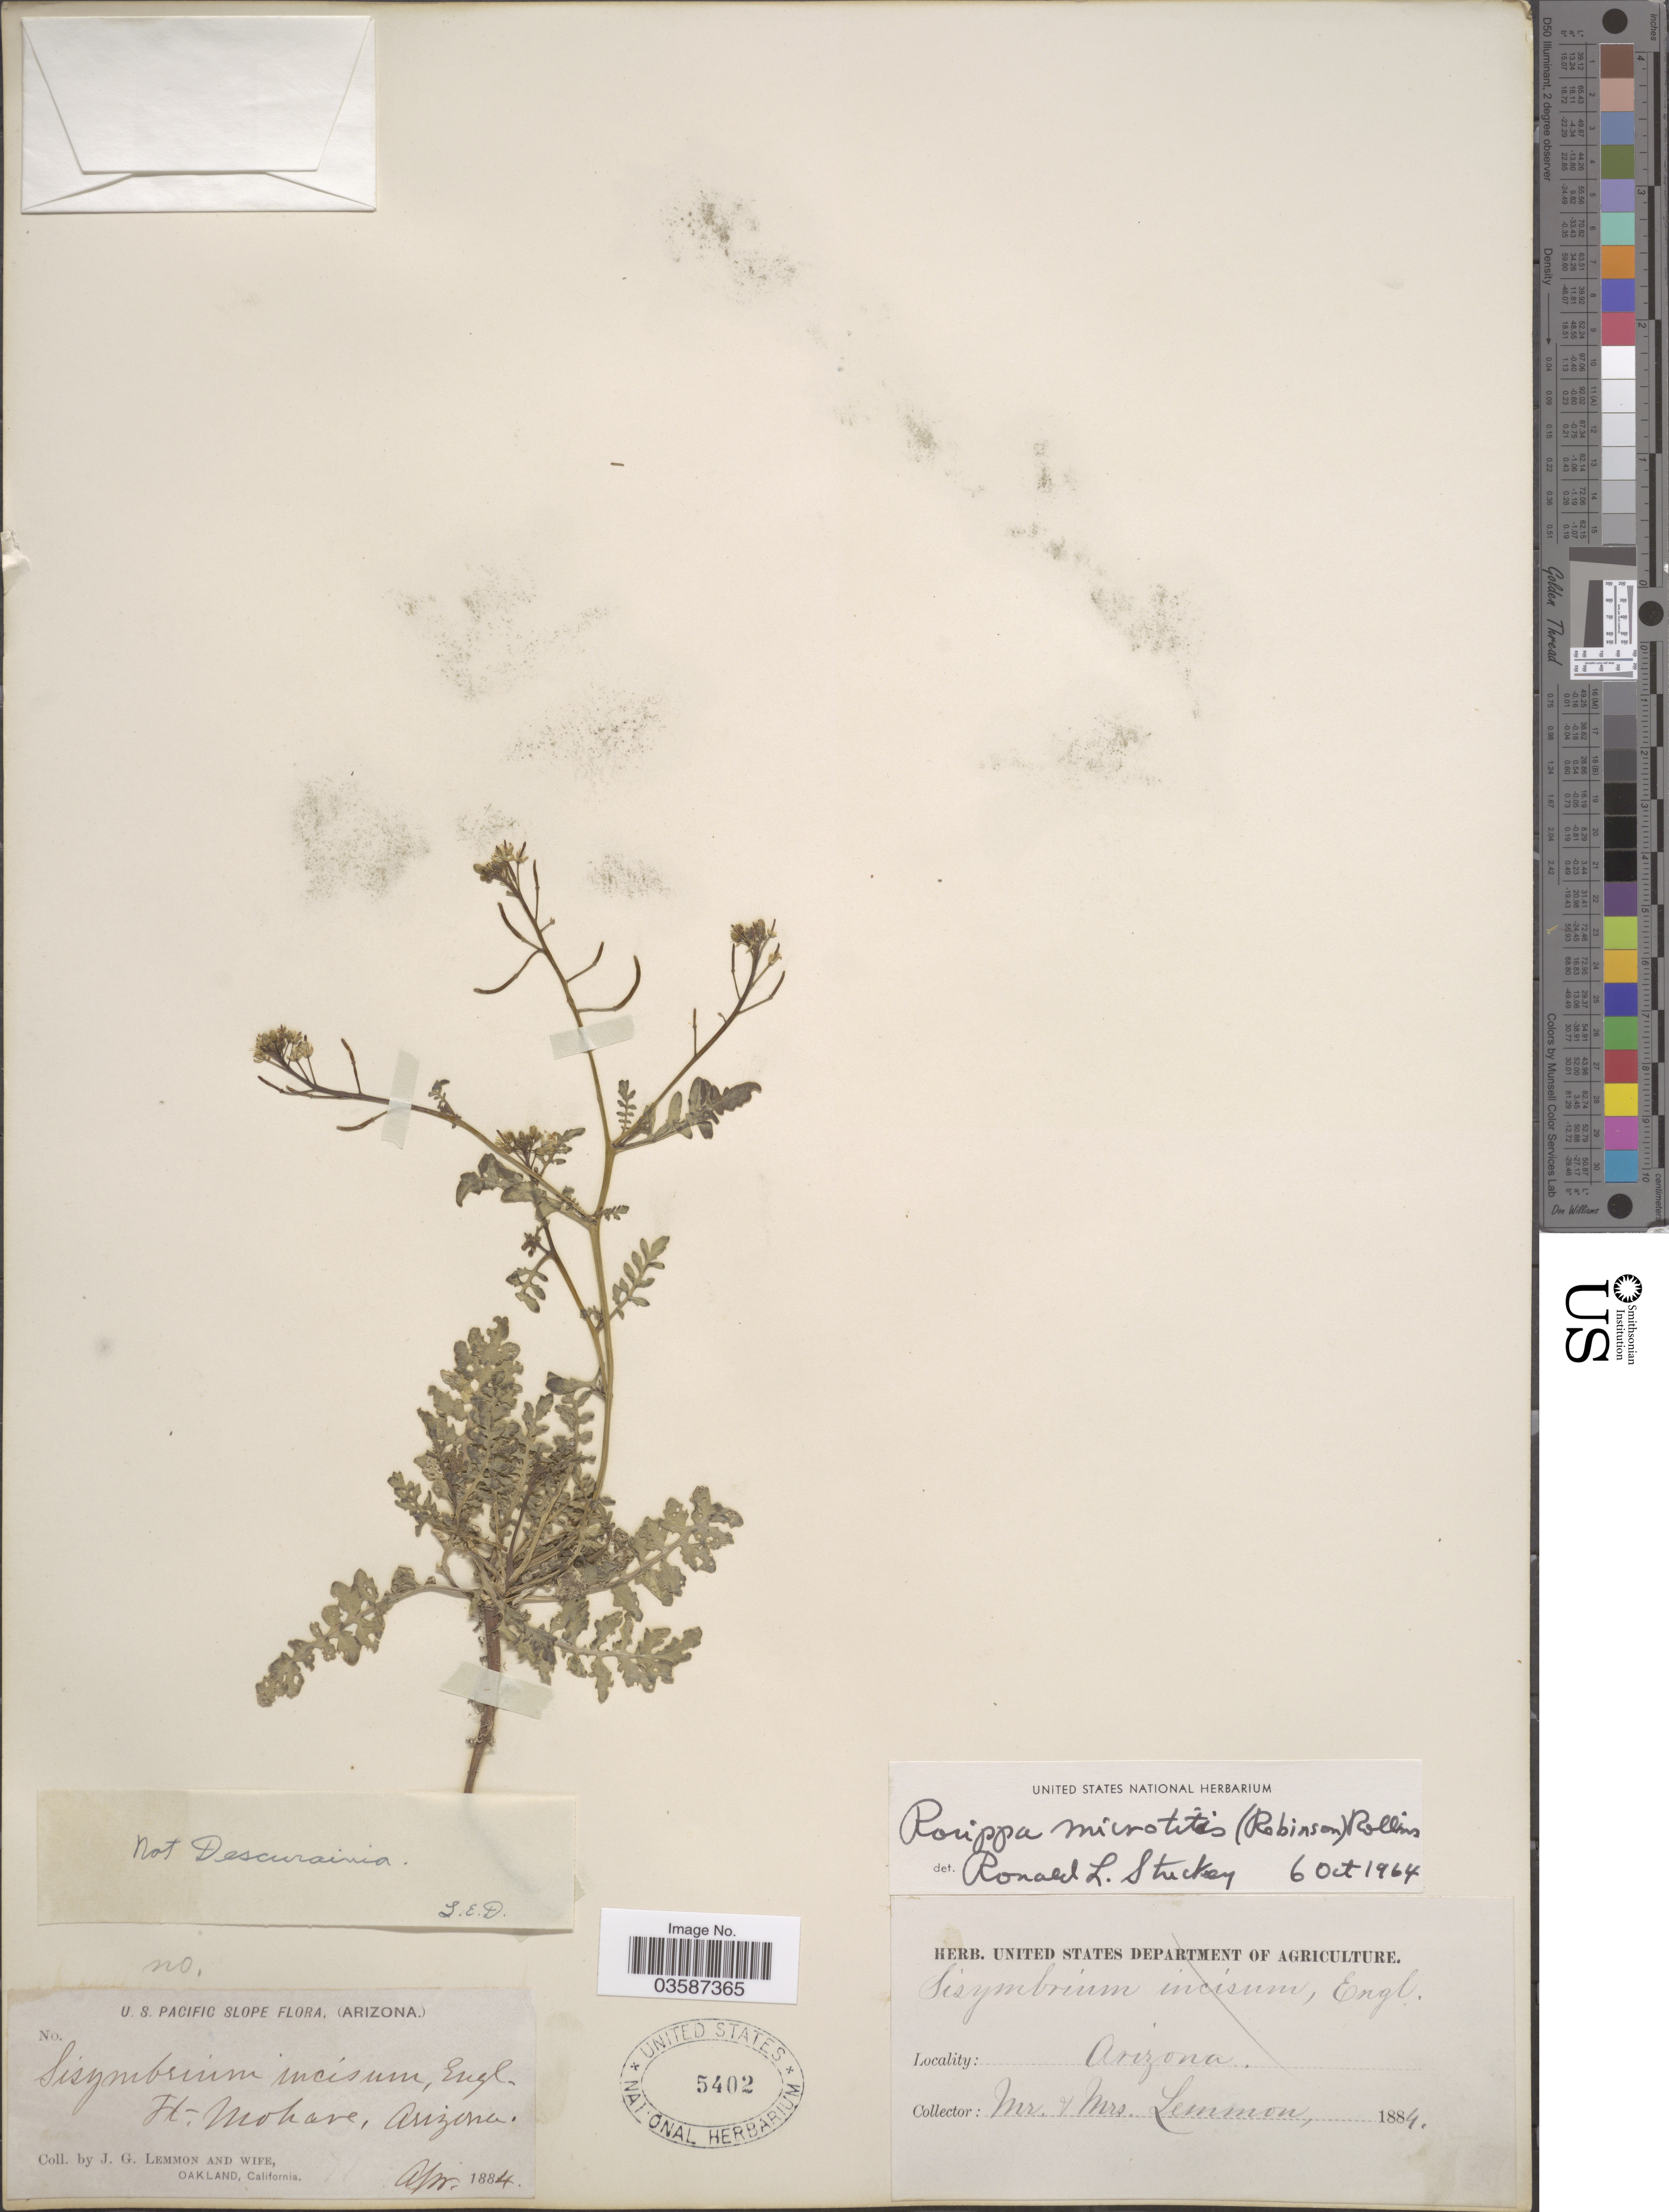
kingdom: Plantae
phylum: Tracheophyta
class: Magnoliopsida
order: Brassicales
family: Brassicaceae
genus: Rorippa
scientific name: Rorippa microtitis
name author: (B.L. Rob.) Rollins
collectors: J. Lemmon & Mrs. J. G. Lemmon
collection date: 1884-04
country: United States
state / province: Arizona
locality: U.S Pacific Slope. Ft- Mohave. Oakland.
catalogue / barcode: US 5402